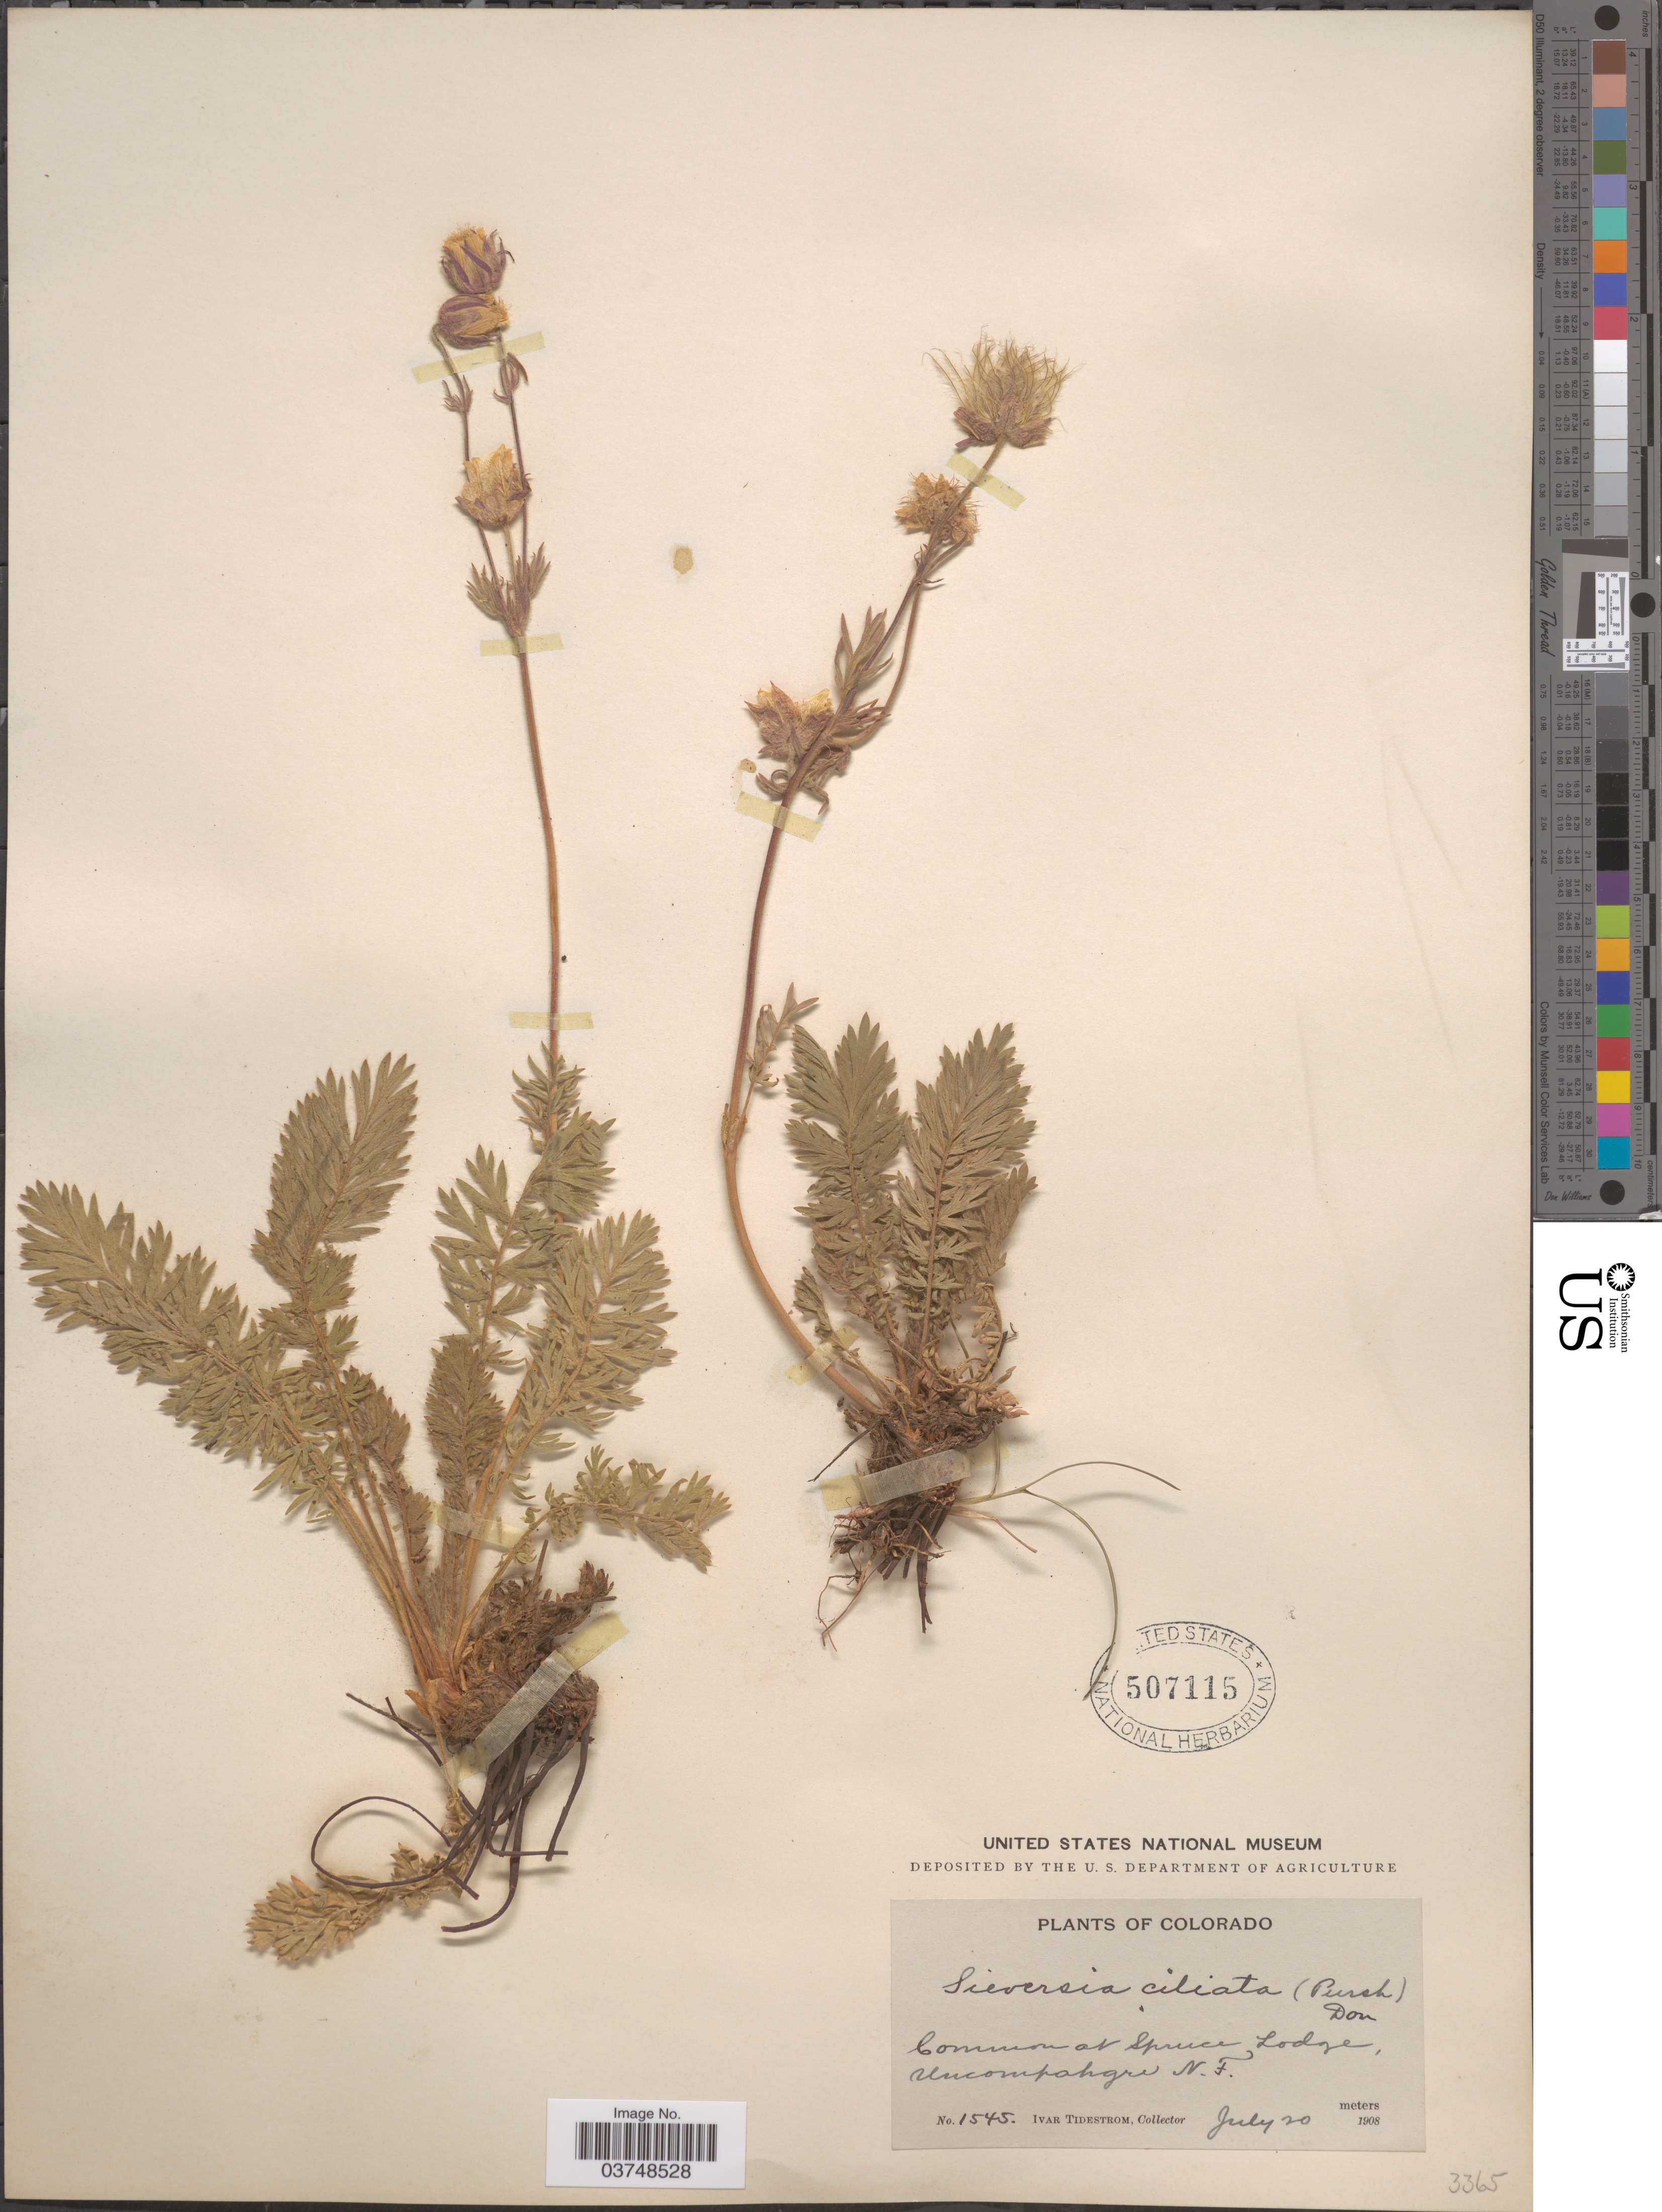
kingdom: Plantae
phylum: Tracheophyta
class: Magnoliopsida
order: Rosales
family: Rosaceae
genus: Geum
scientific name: Geum triflorum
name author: Pursh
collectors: I. F. Tidestrom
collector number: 1545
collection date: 1908-07-20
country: United States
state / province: Colorado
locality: At Spruce Lodge, Uncompahgre N.F.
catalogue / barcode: US 507115